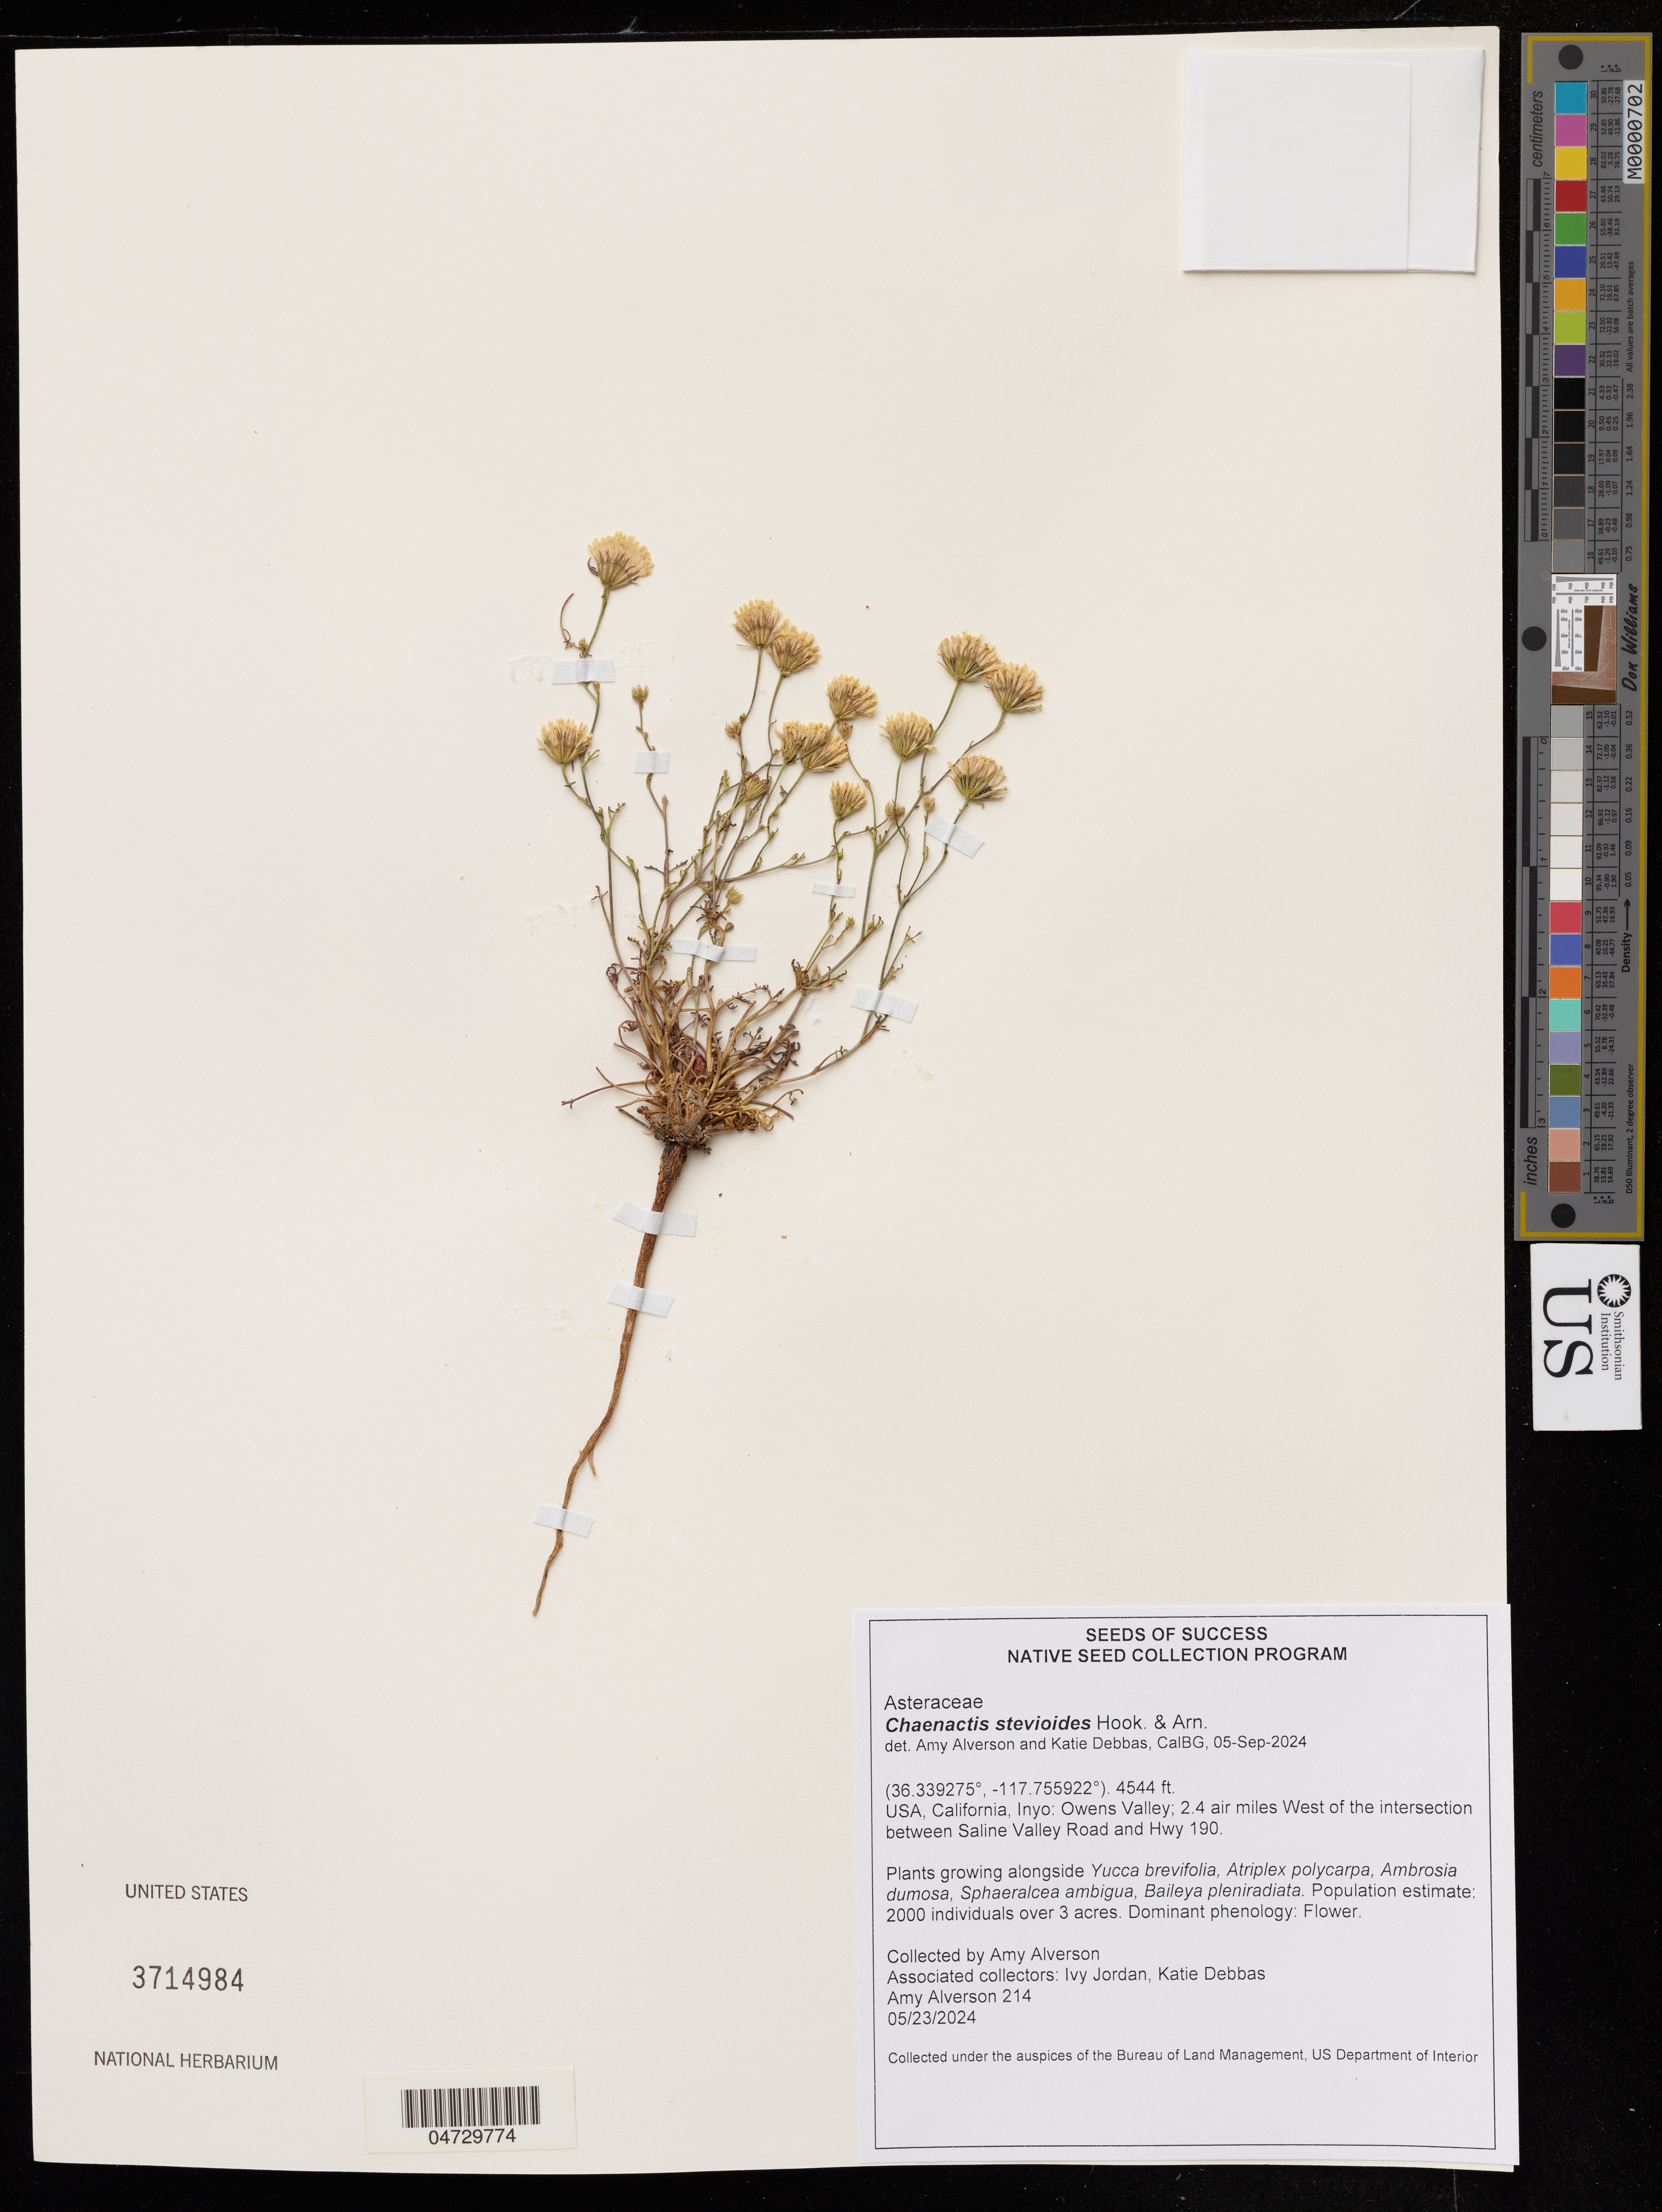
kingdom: Plantae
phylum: Tracheophyta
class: Magnoliopsida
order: Asterales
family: Asteraceae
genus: Chaenactis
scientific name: Chaenactis stevioides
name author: Hook. & Arn.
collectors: A. Alverson, I. Jordan & K. Debbas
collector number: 214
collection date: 2024-05-23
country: United States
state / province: California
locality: Inyo: Owens Valley; 2.4 air miles West of the intersection between Saline Valley Road and Hwy 190.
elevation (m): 1385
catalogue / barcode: US 3714984